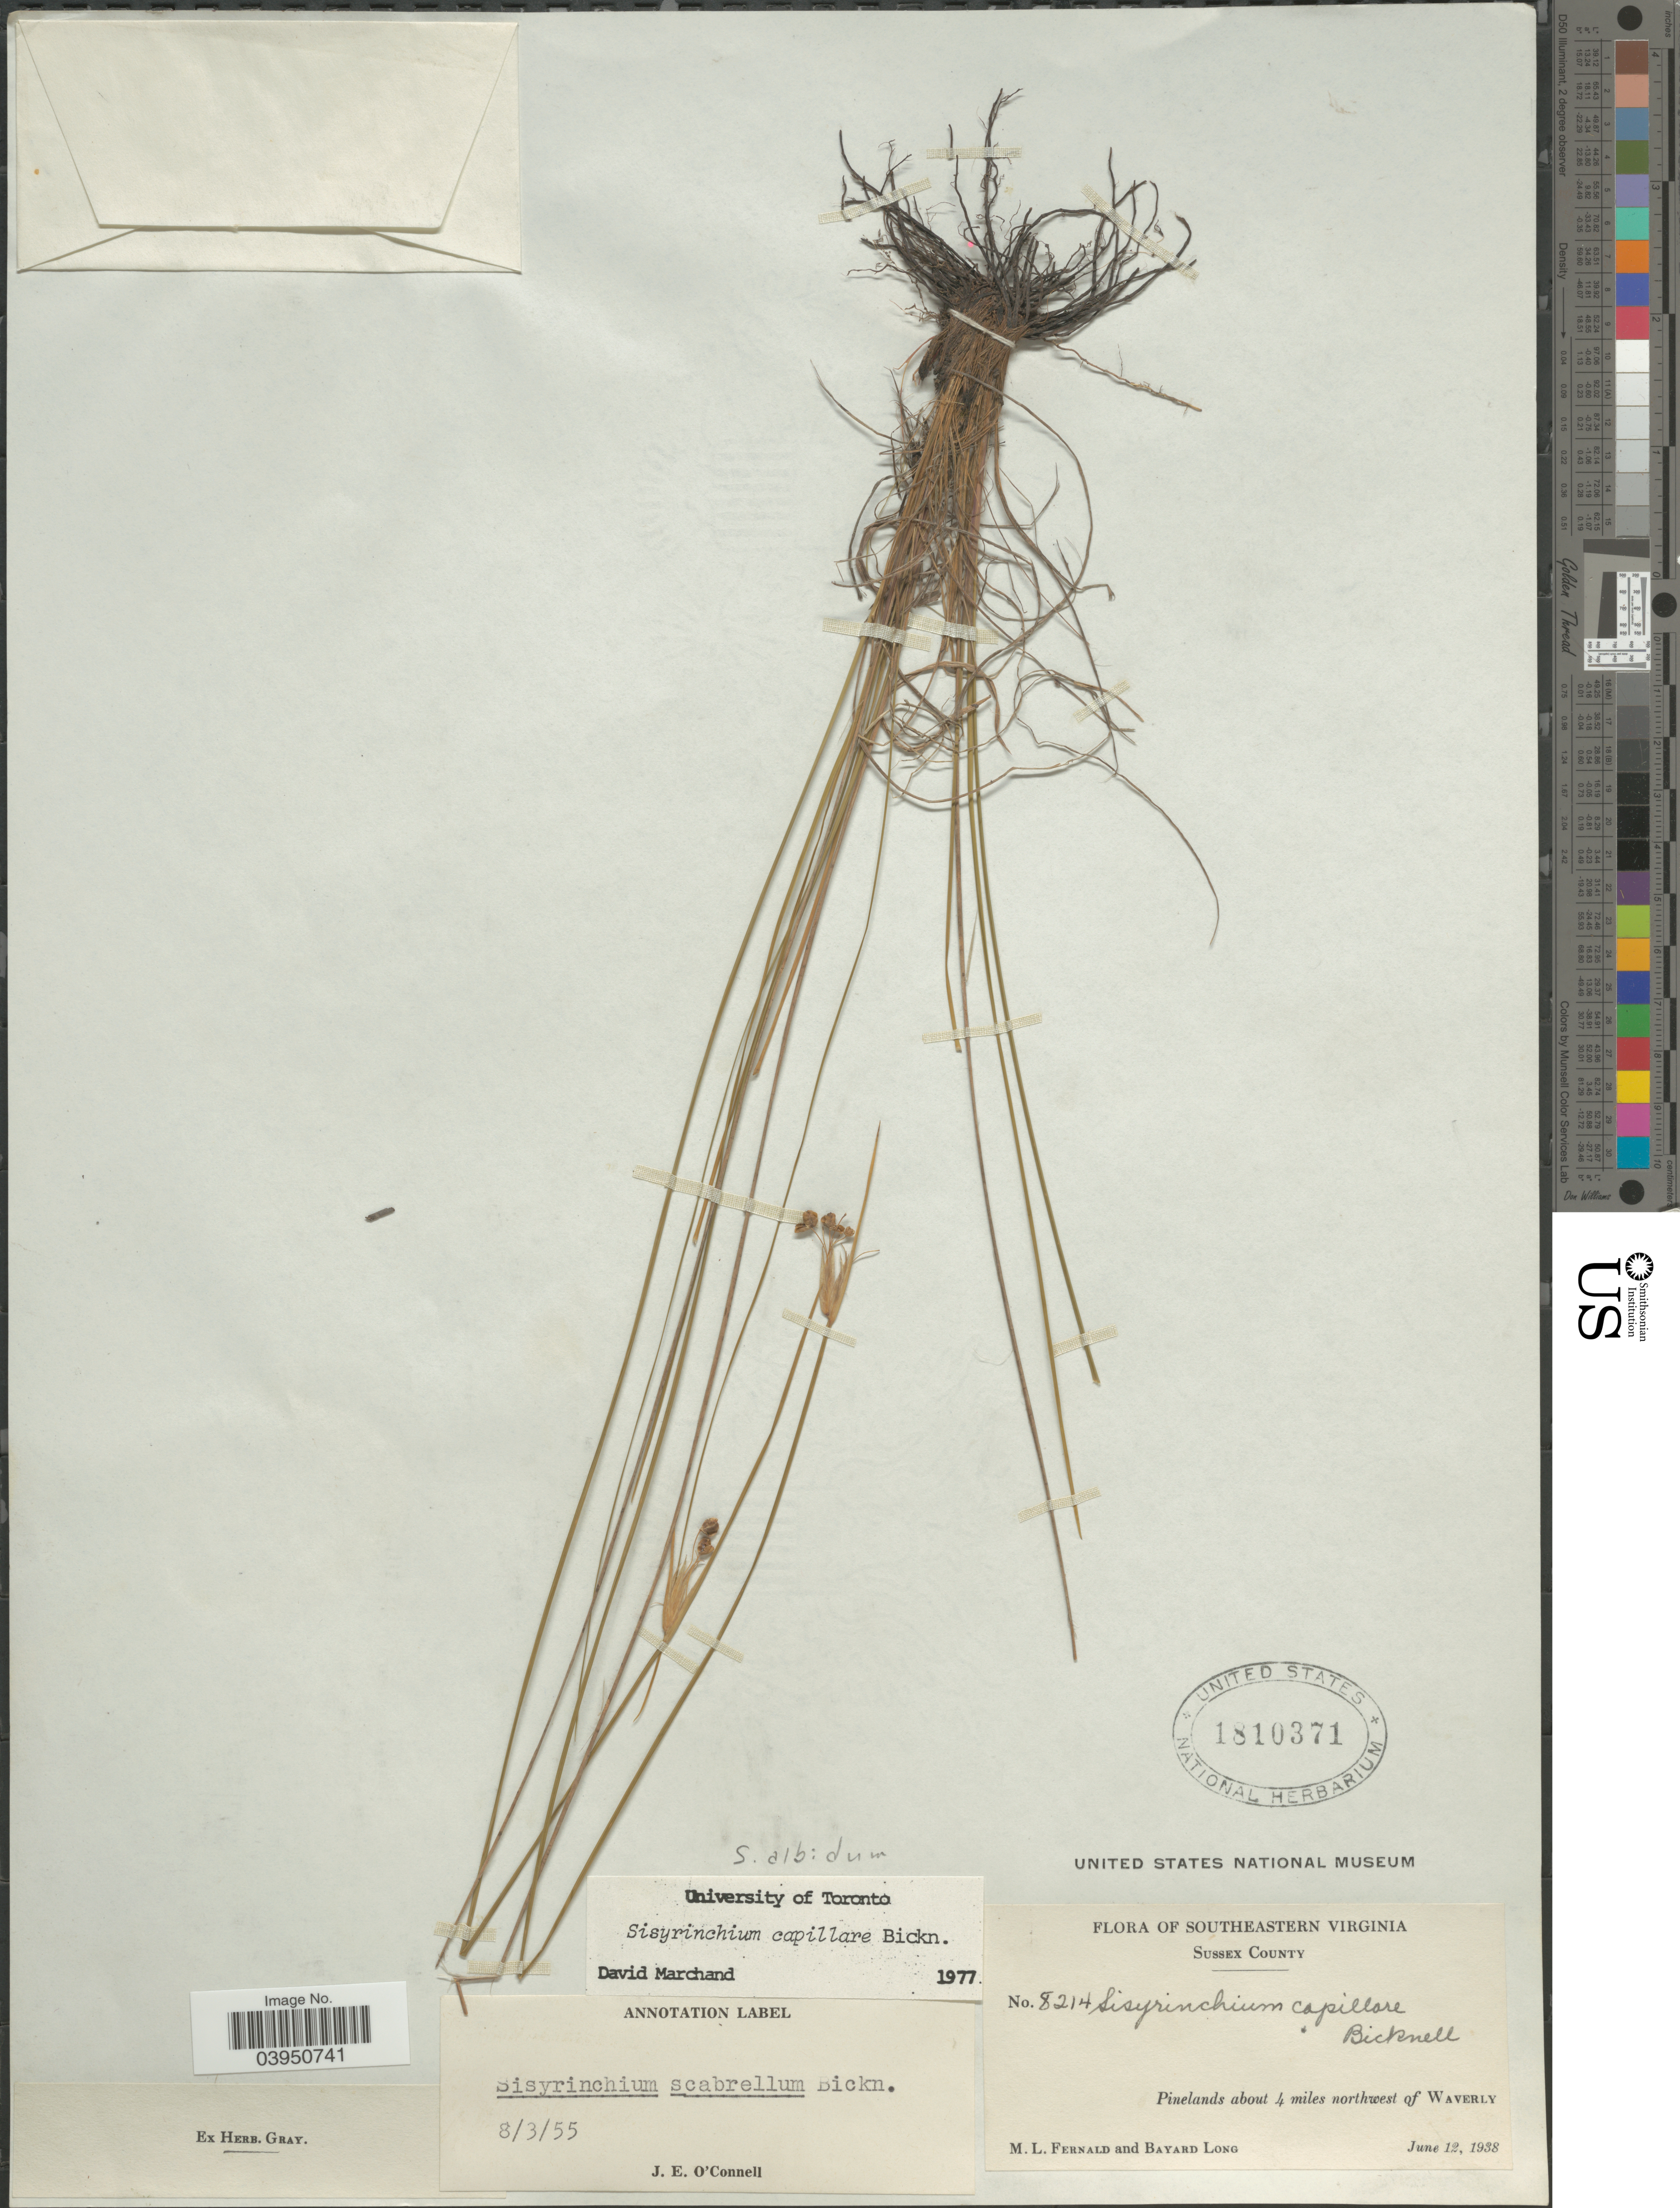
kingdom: Plantae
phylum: Tracheophyta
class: Liliopsida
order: Asparagales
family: Iridaceae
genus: Sisyrinchium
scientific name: Sisyrinchium capillare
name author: E.P. Bicknell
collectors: M. L. Fernald & B. Long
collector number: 8214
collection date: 1938-06-12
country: United States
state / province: Virginia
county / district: Sussex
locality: Southeastern Virginia. Sussex County. Pinelands about 4 miles northwest of Waverly.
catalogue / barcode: US 1810371